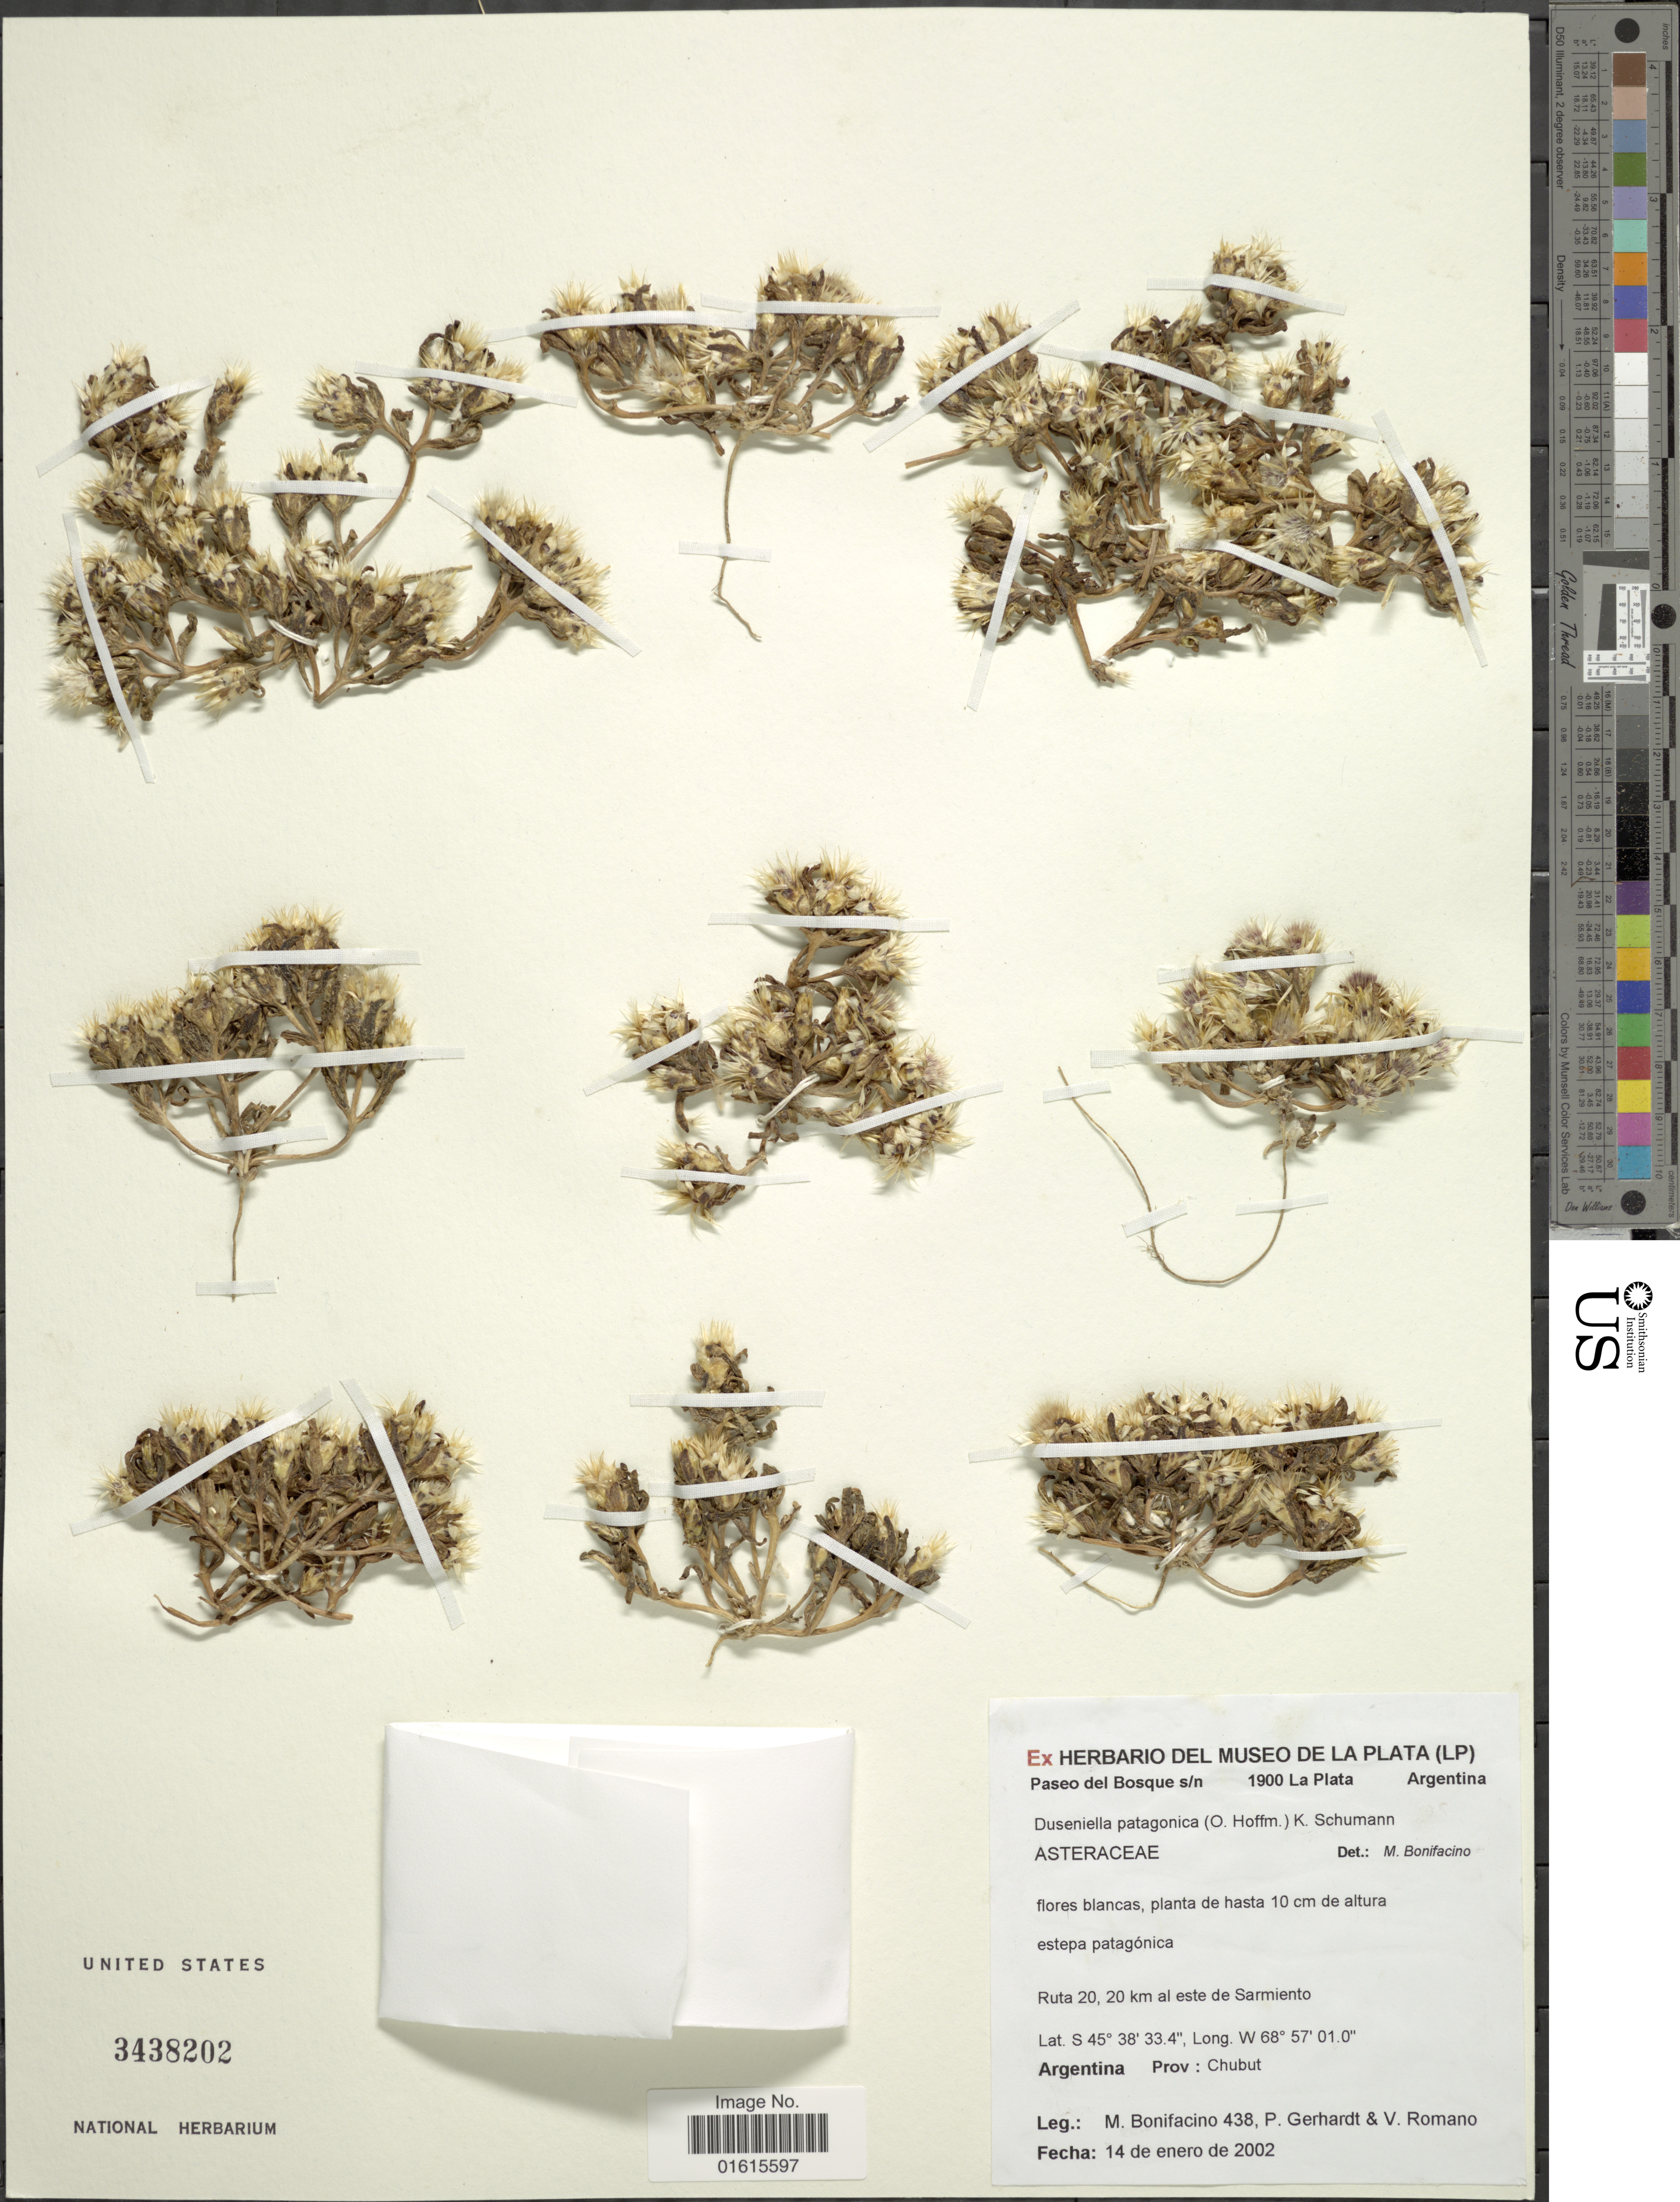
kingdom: Plantae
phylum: Tracheophyta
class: Magnoliopsida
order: Asterales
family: Asteraceae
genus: Duseniella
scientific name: Duseniella patagonica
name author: O. Hoffm.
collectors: M. Bonifacino, P. Gerhardt & V. Romano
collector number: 0438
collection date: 2002-01-14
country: Argentina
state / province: Chubut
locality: Ruta 20, 20 km al este de Sarmiento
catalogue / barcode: US 3438202